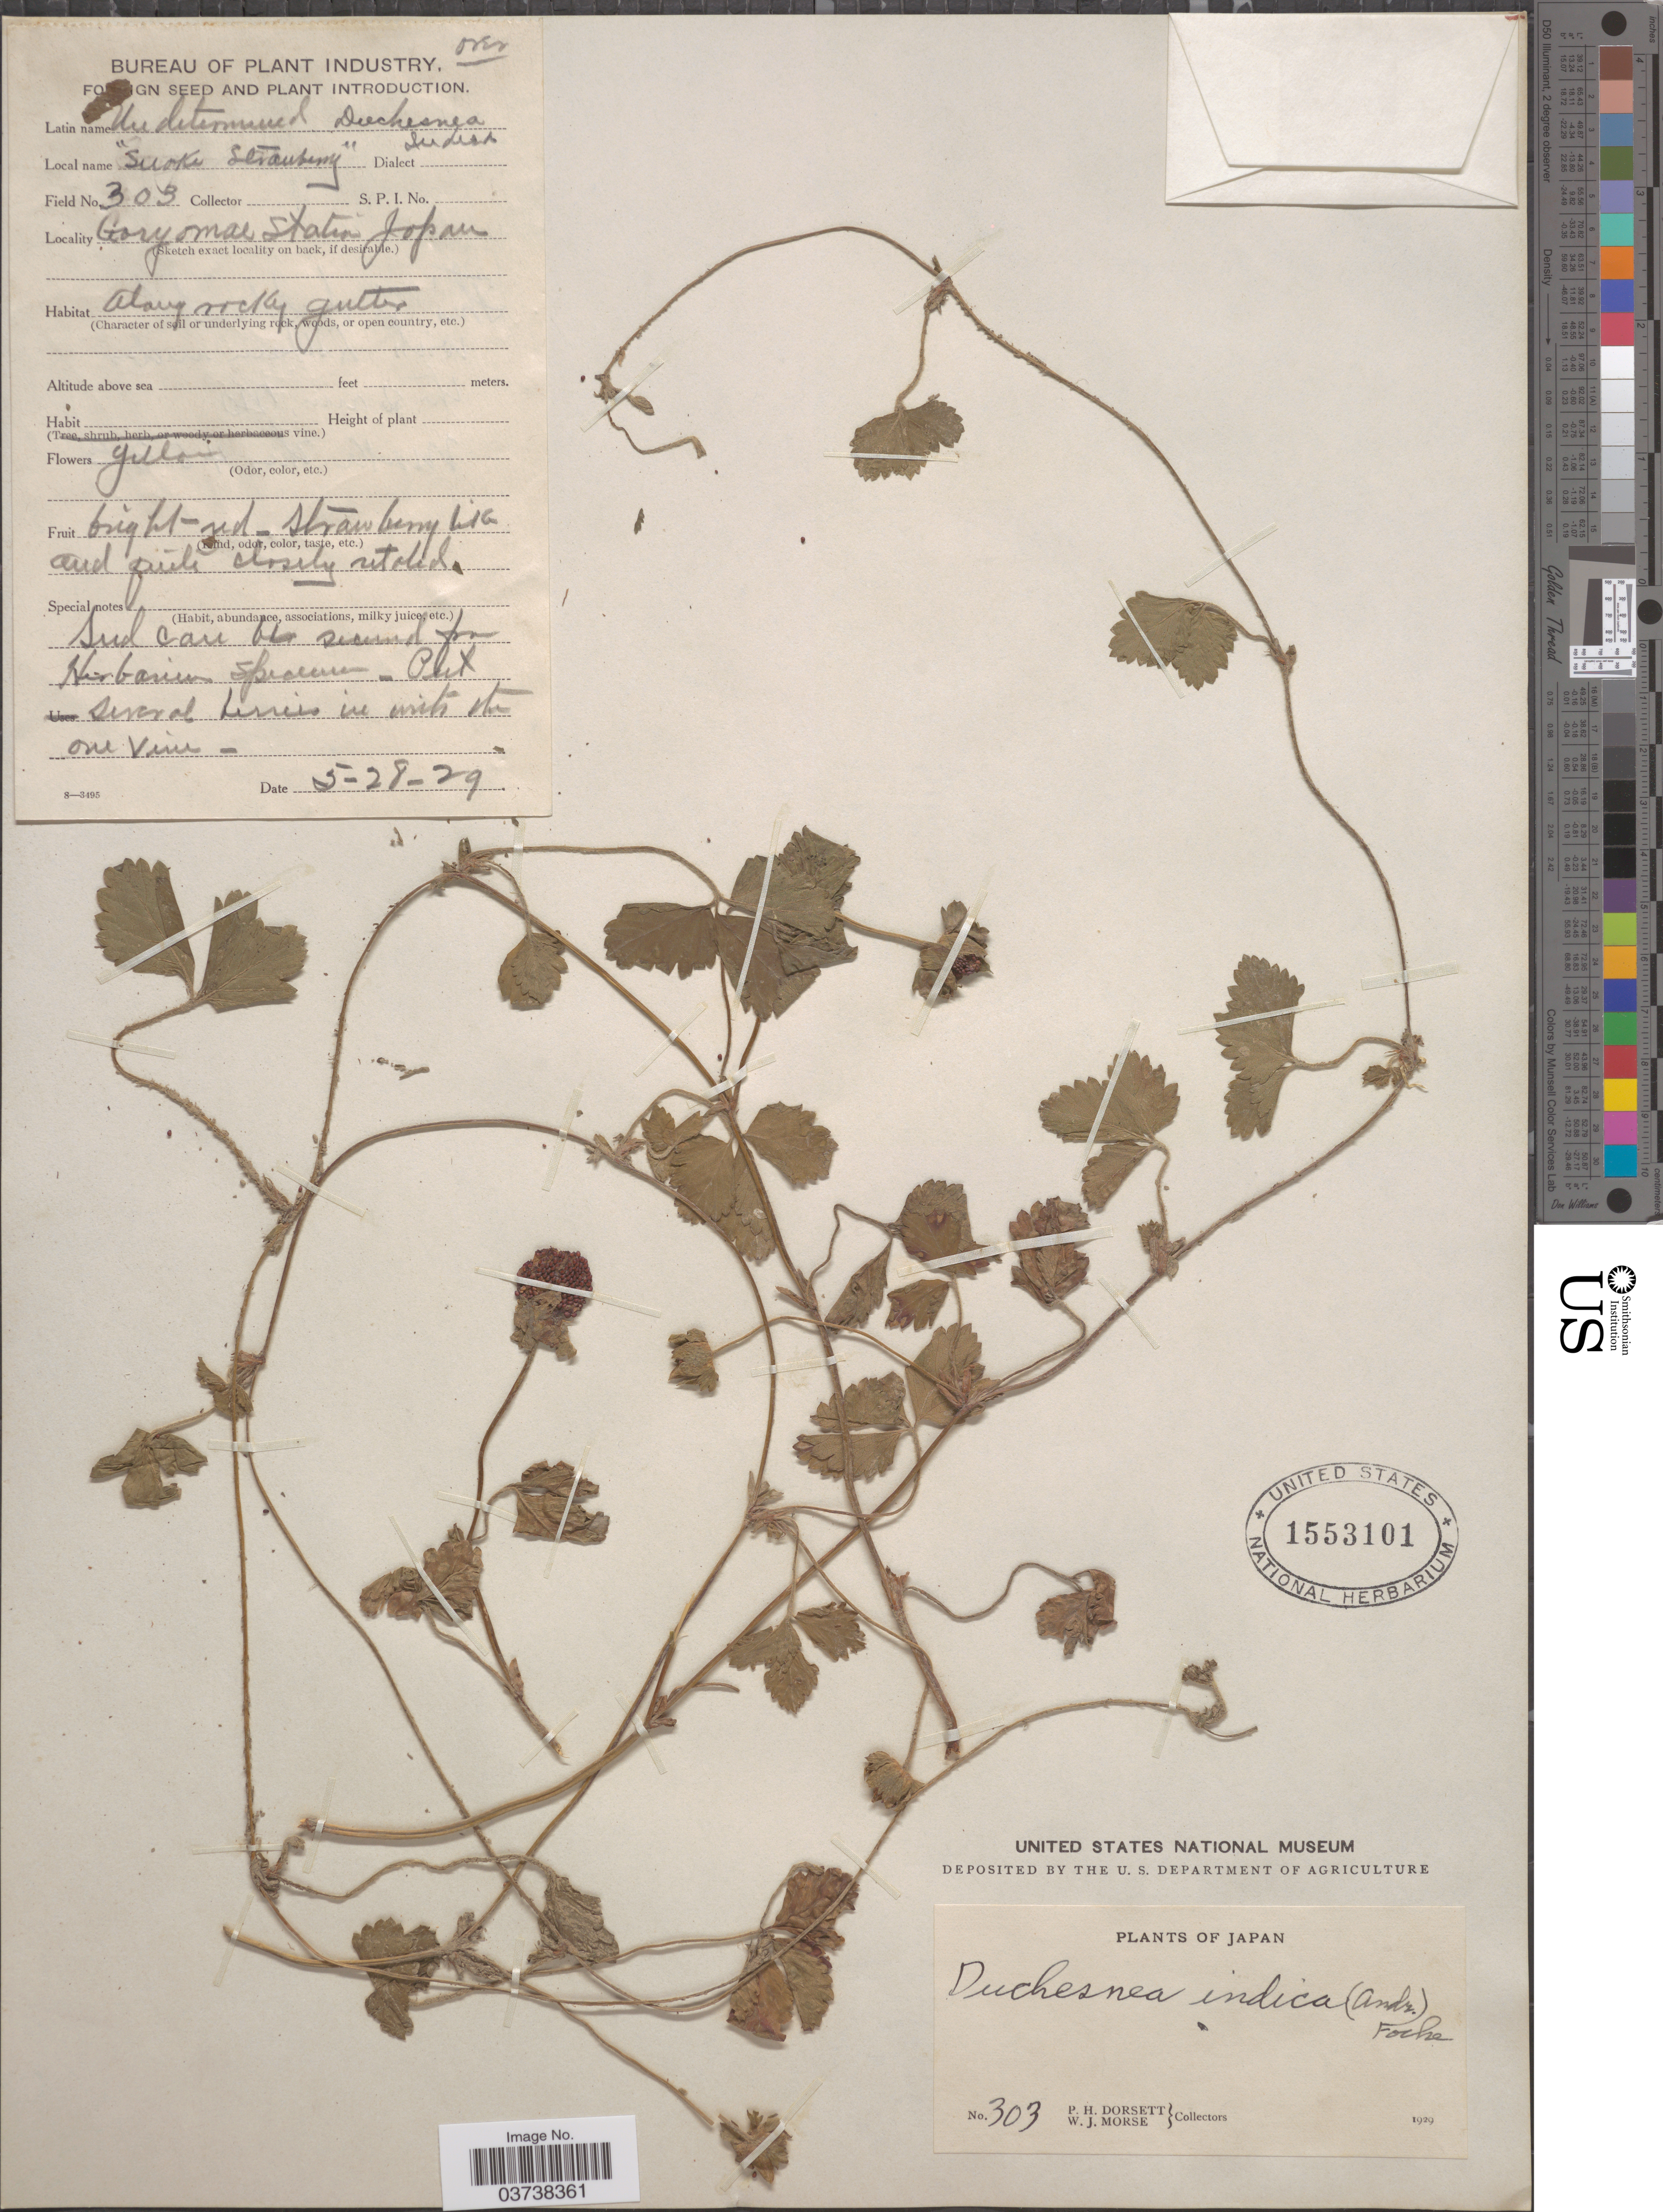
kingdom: Plantae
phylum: Tracheophyta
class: Magnoliopsida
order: Rosales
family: Rosaceae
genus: Potentilla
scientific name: Potentilla indica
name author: (Andrews) Th. Wolf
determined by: Strong, Mark T., (BOT), Smithsonian Institution - National Museum of Natural History (UNITED STATES)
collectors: P. H. Dorsett & W. J. Morse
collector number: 303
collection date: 1929-05-28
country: Japan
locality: Goryomae Station.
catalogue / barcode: US 1553101